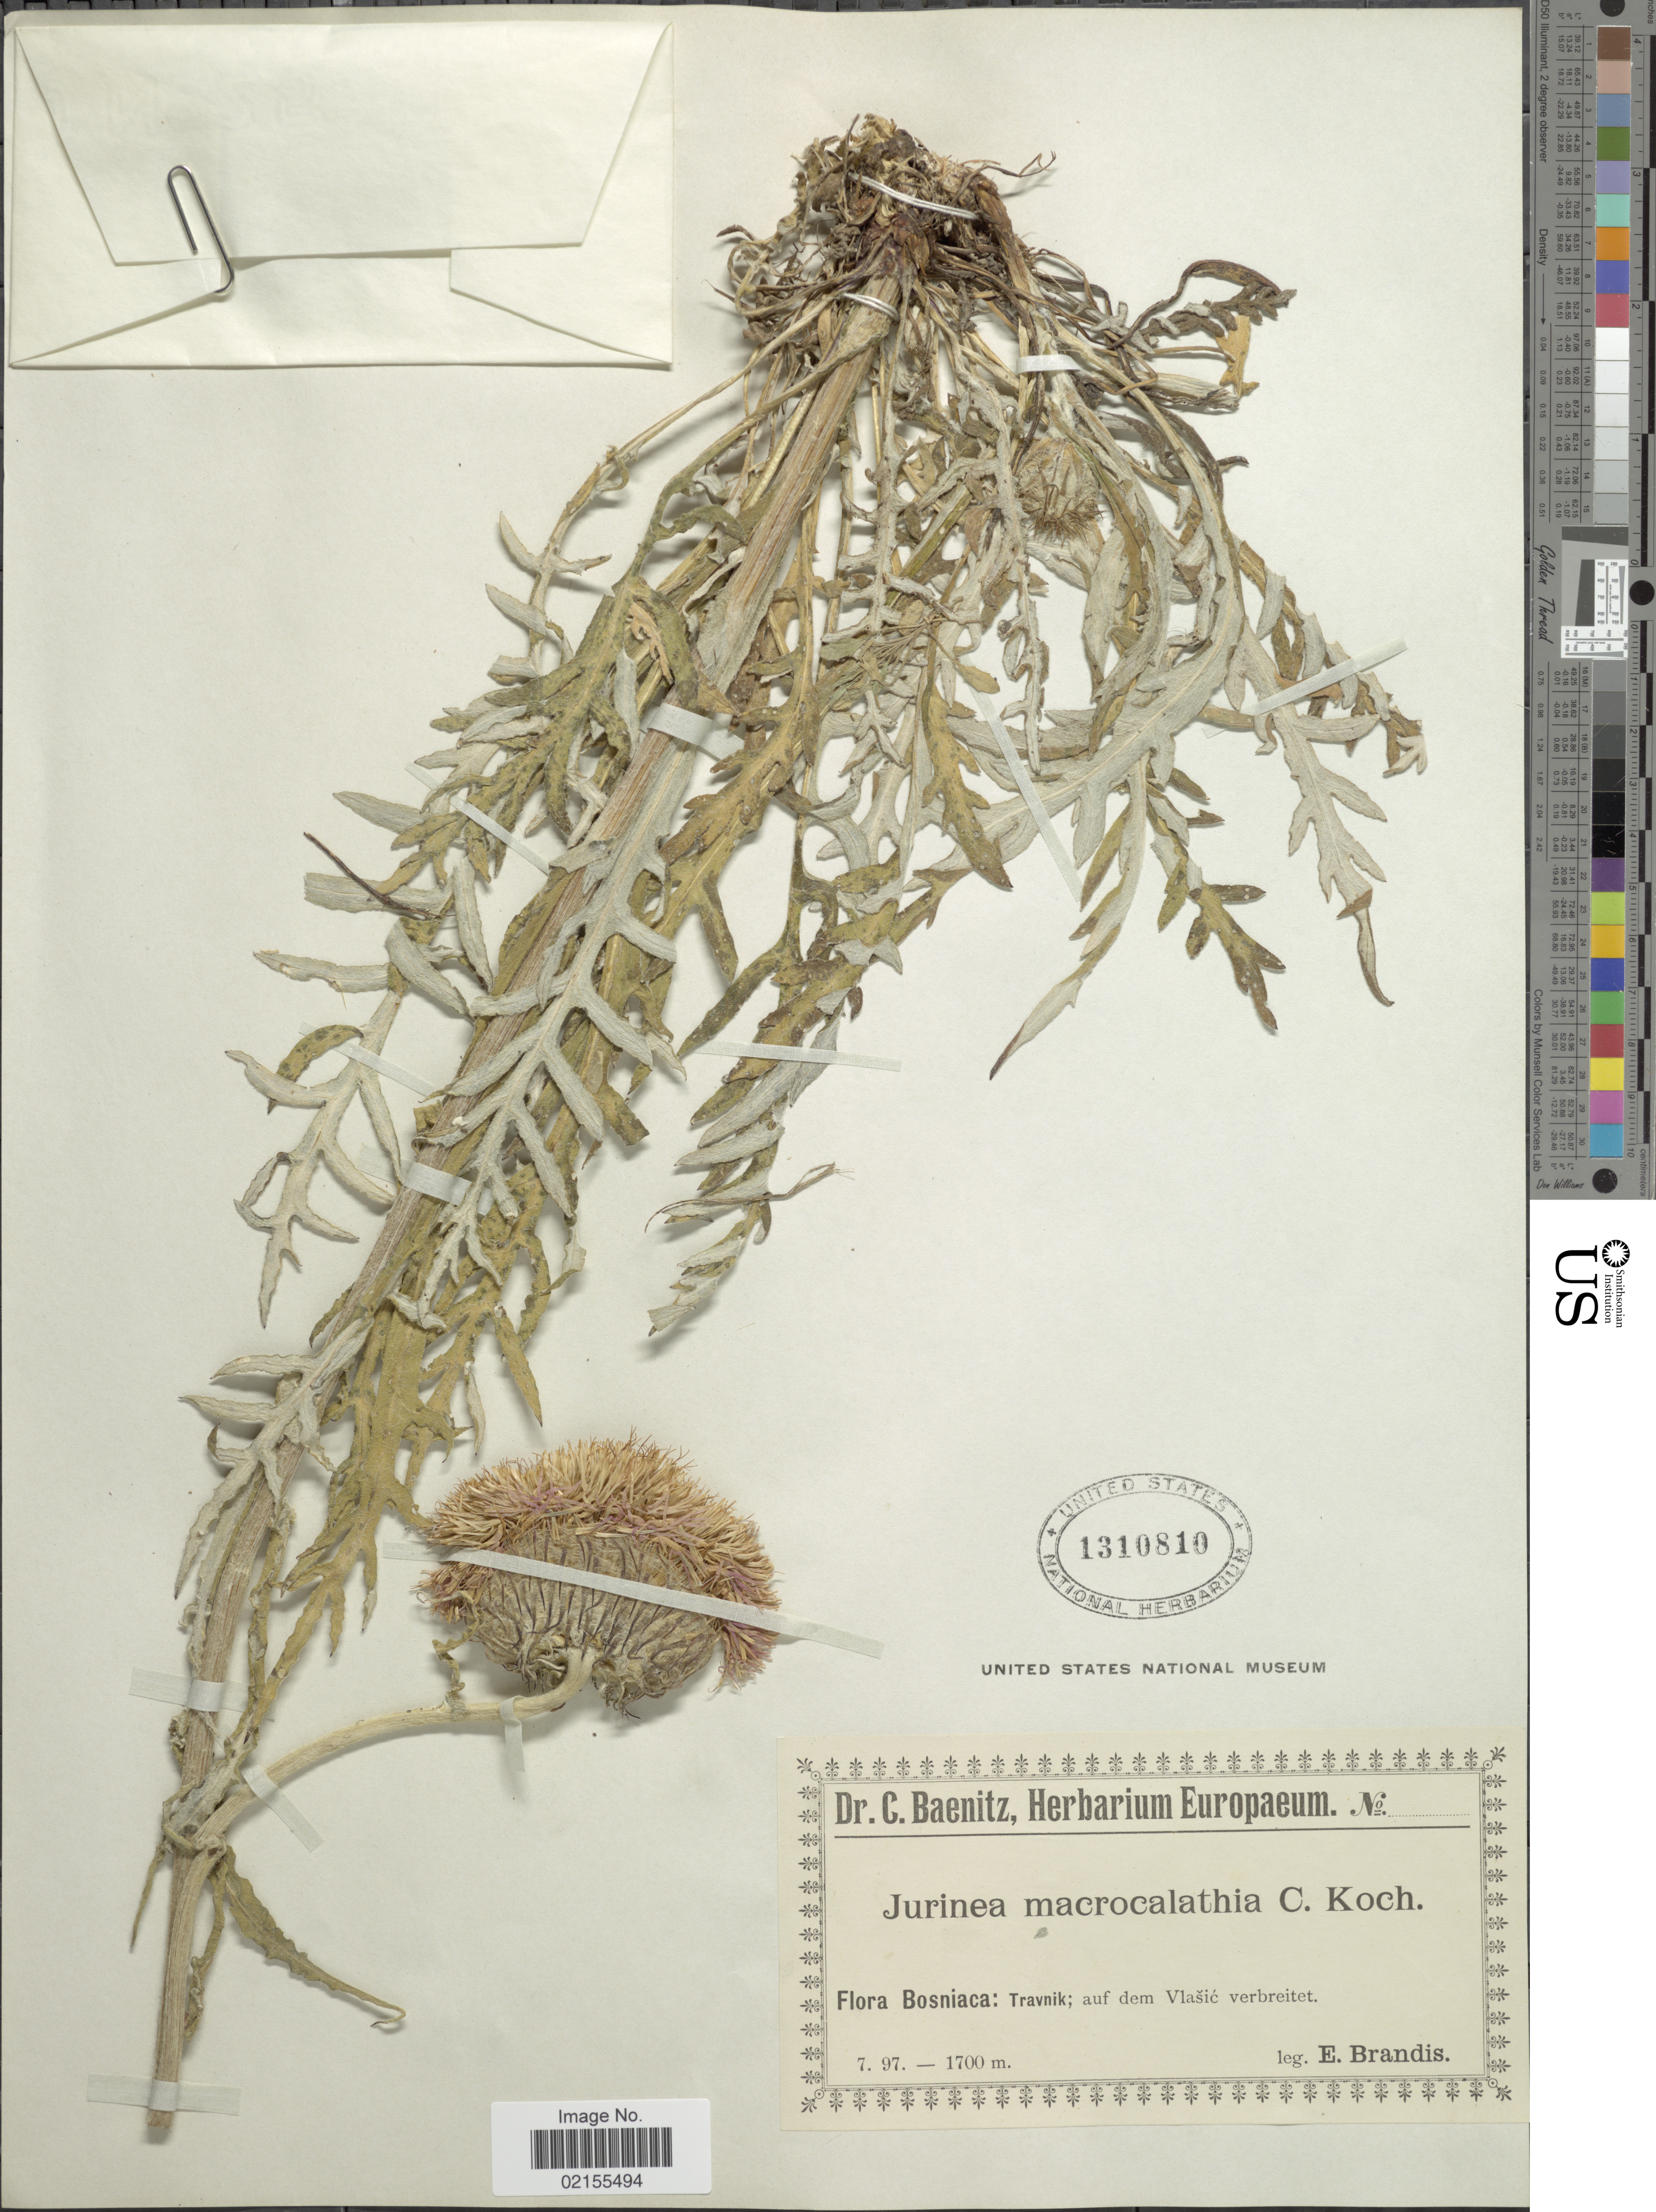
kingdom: Plantae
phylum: Tracheophyta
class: Magnoliopsida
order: Asterales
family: Asteraceae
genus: Jurinea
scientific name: Jurinea glycacantha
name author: DC.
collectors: E. Brandis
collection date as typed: Transcribed d/m/y: /7/97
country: Bosnia and Herzegovina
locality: Bosniaca, Travnik, auf dem Vlasic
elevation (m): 1700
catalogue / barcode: US 1310810